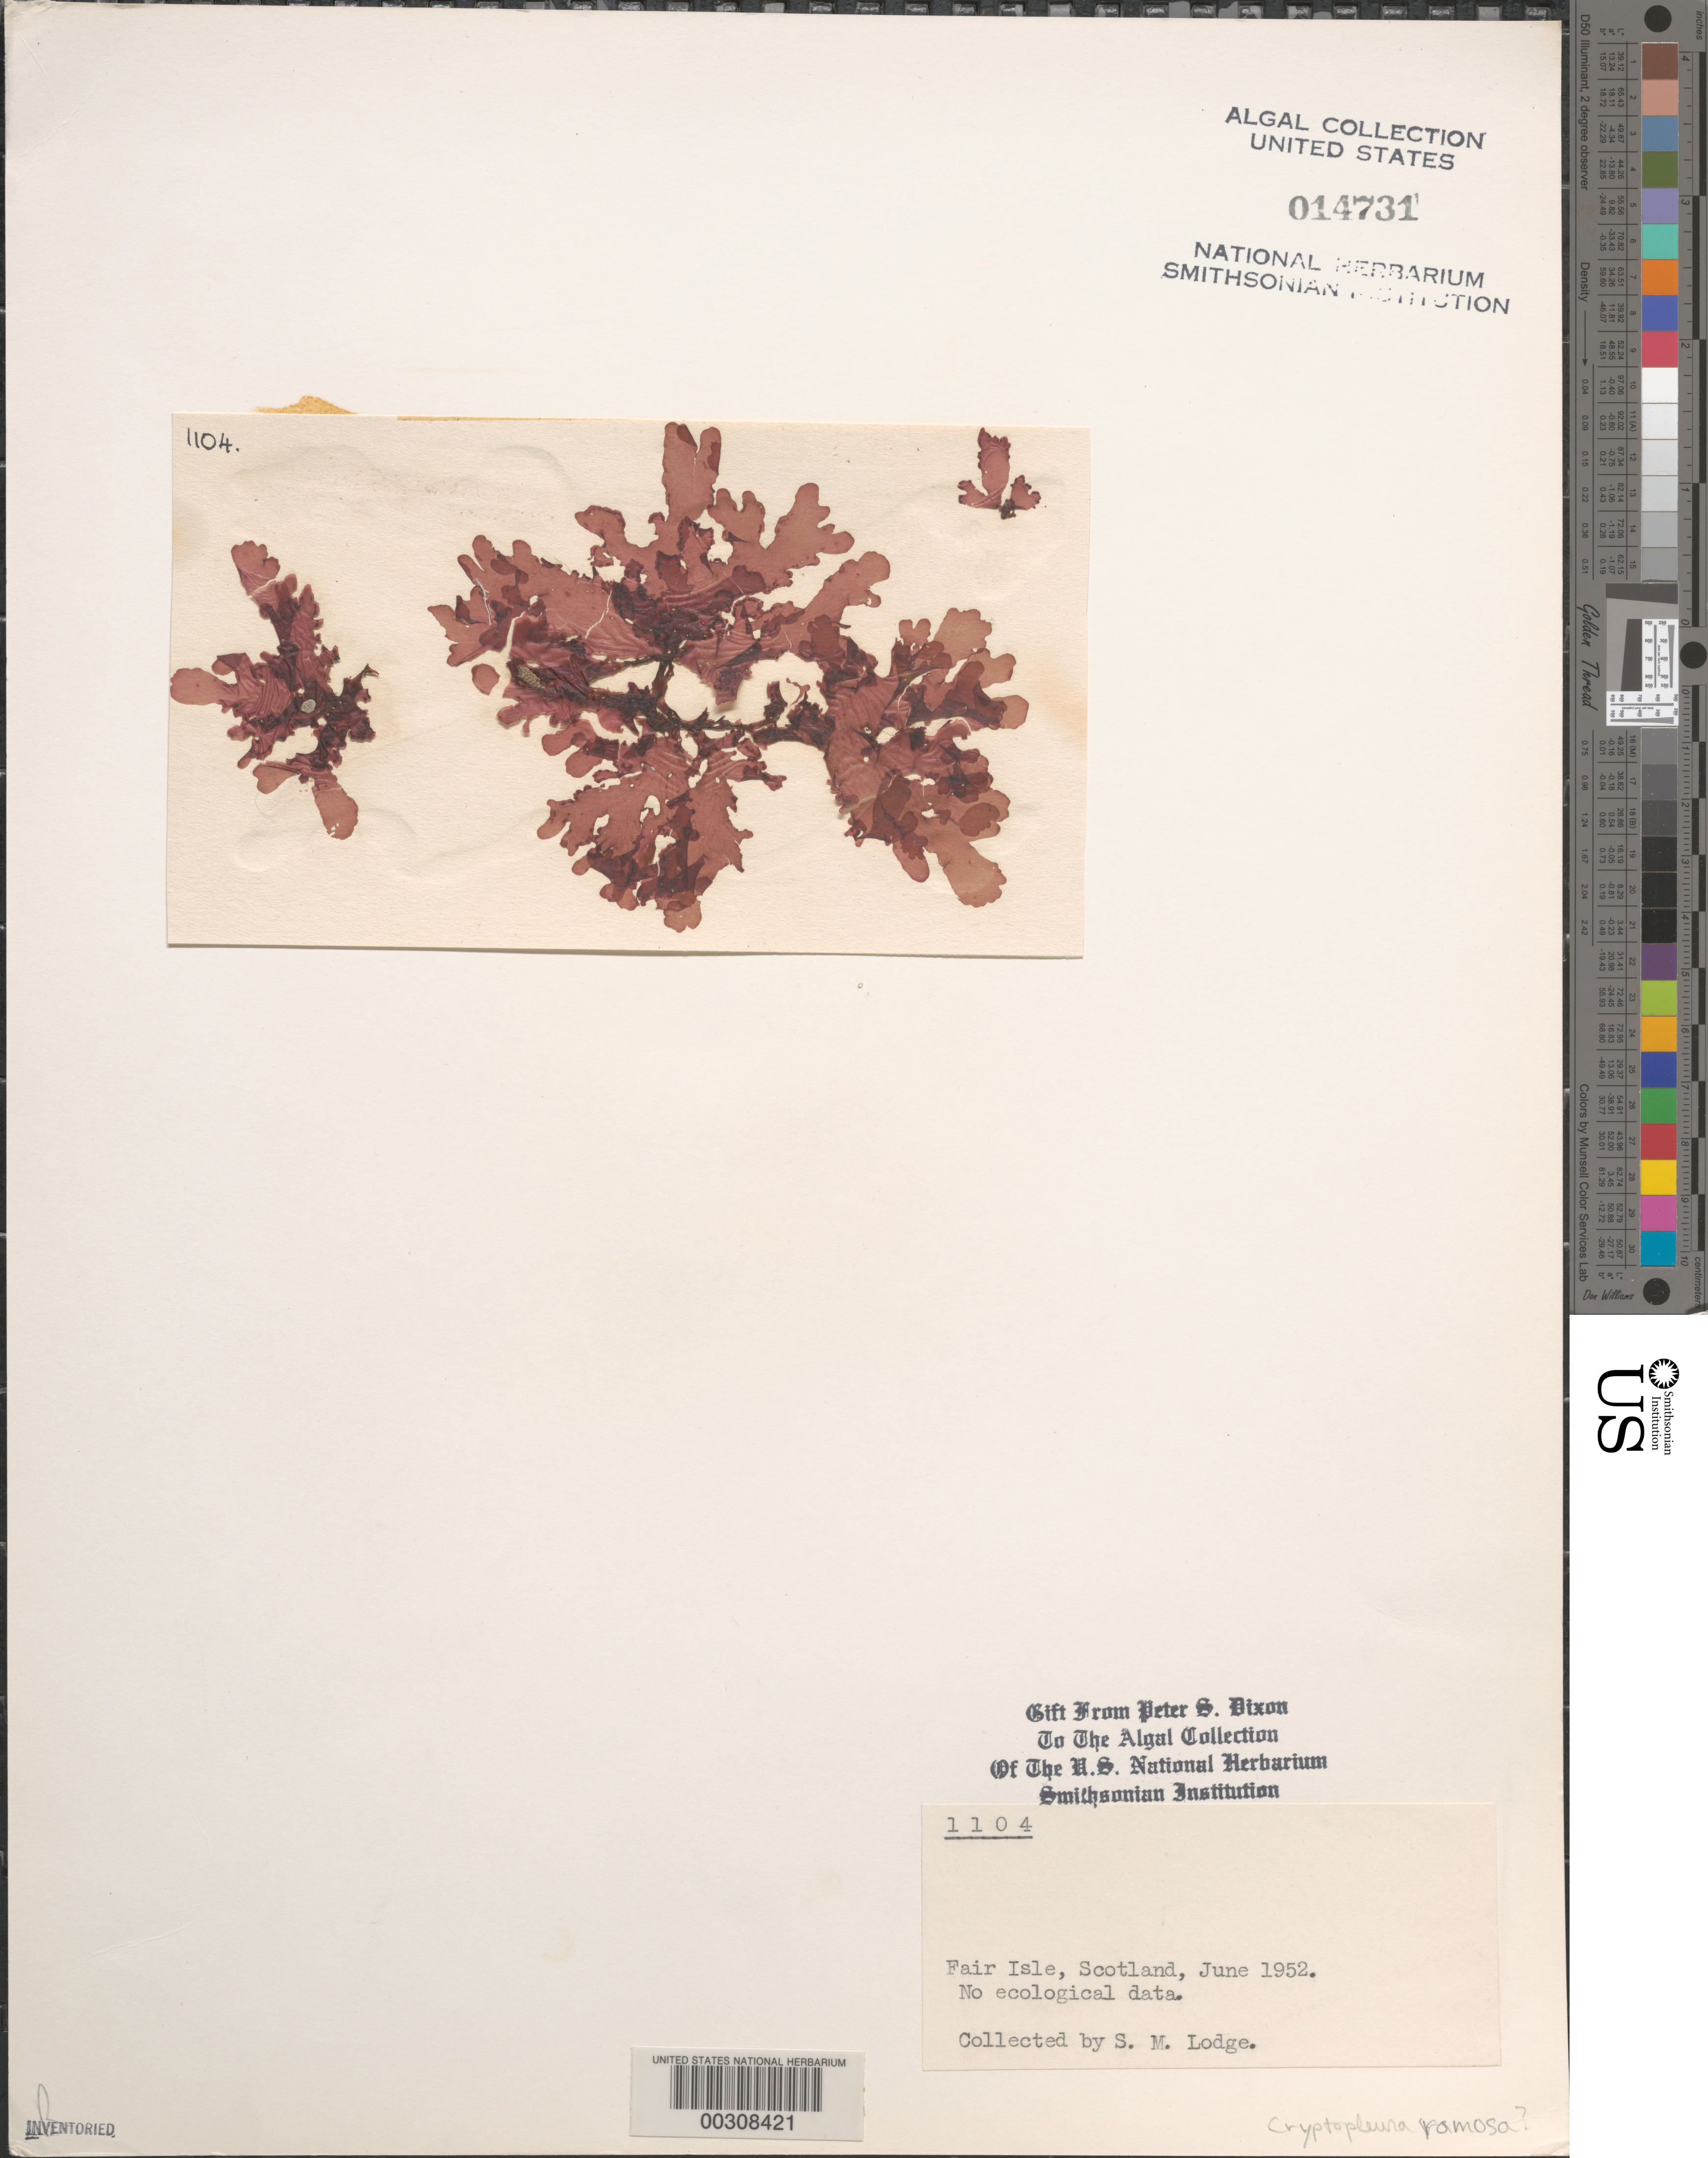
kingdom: Plantae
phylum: Rhodophyta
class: Florideophyceae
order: Ceramiales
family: Delesseriaceae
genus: Cryptopleura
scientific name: Cryptopleura ramosa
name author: (Huds.) L.M. Newton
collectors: S. Lodge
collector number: PSD 1104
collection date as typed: Jun 1952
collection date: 1952-06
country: United Kingdom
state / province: Scotland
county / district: Shetland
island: Fair Isle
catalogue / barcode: US 14731